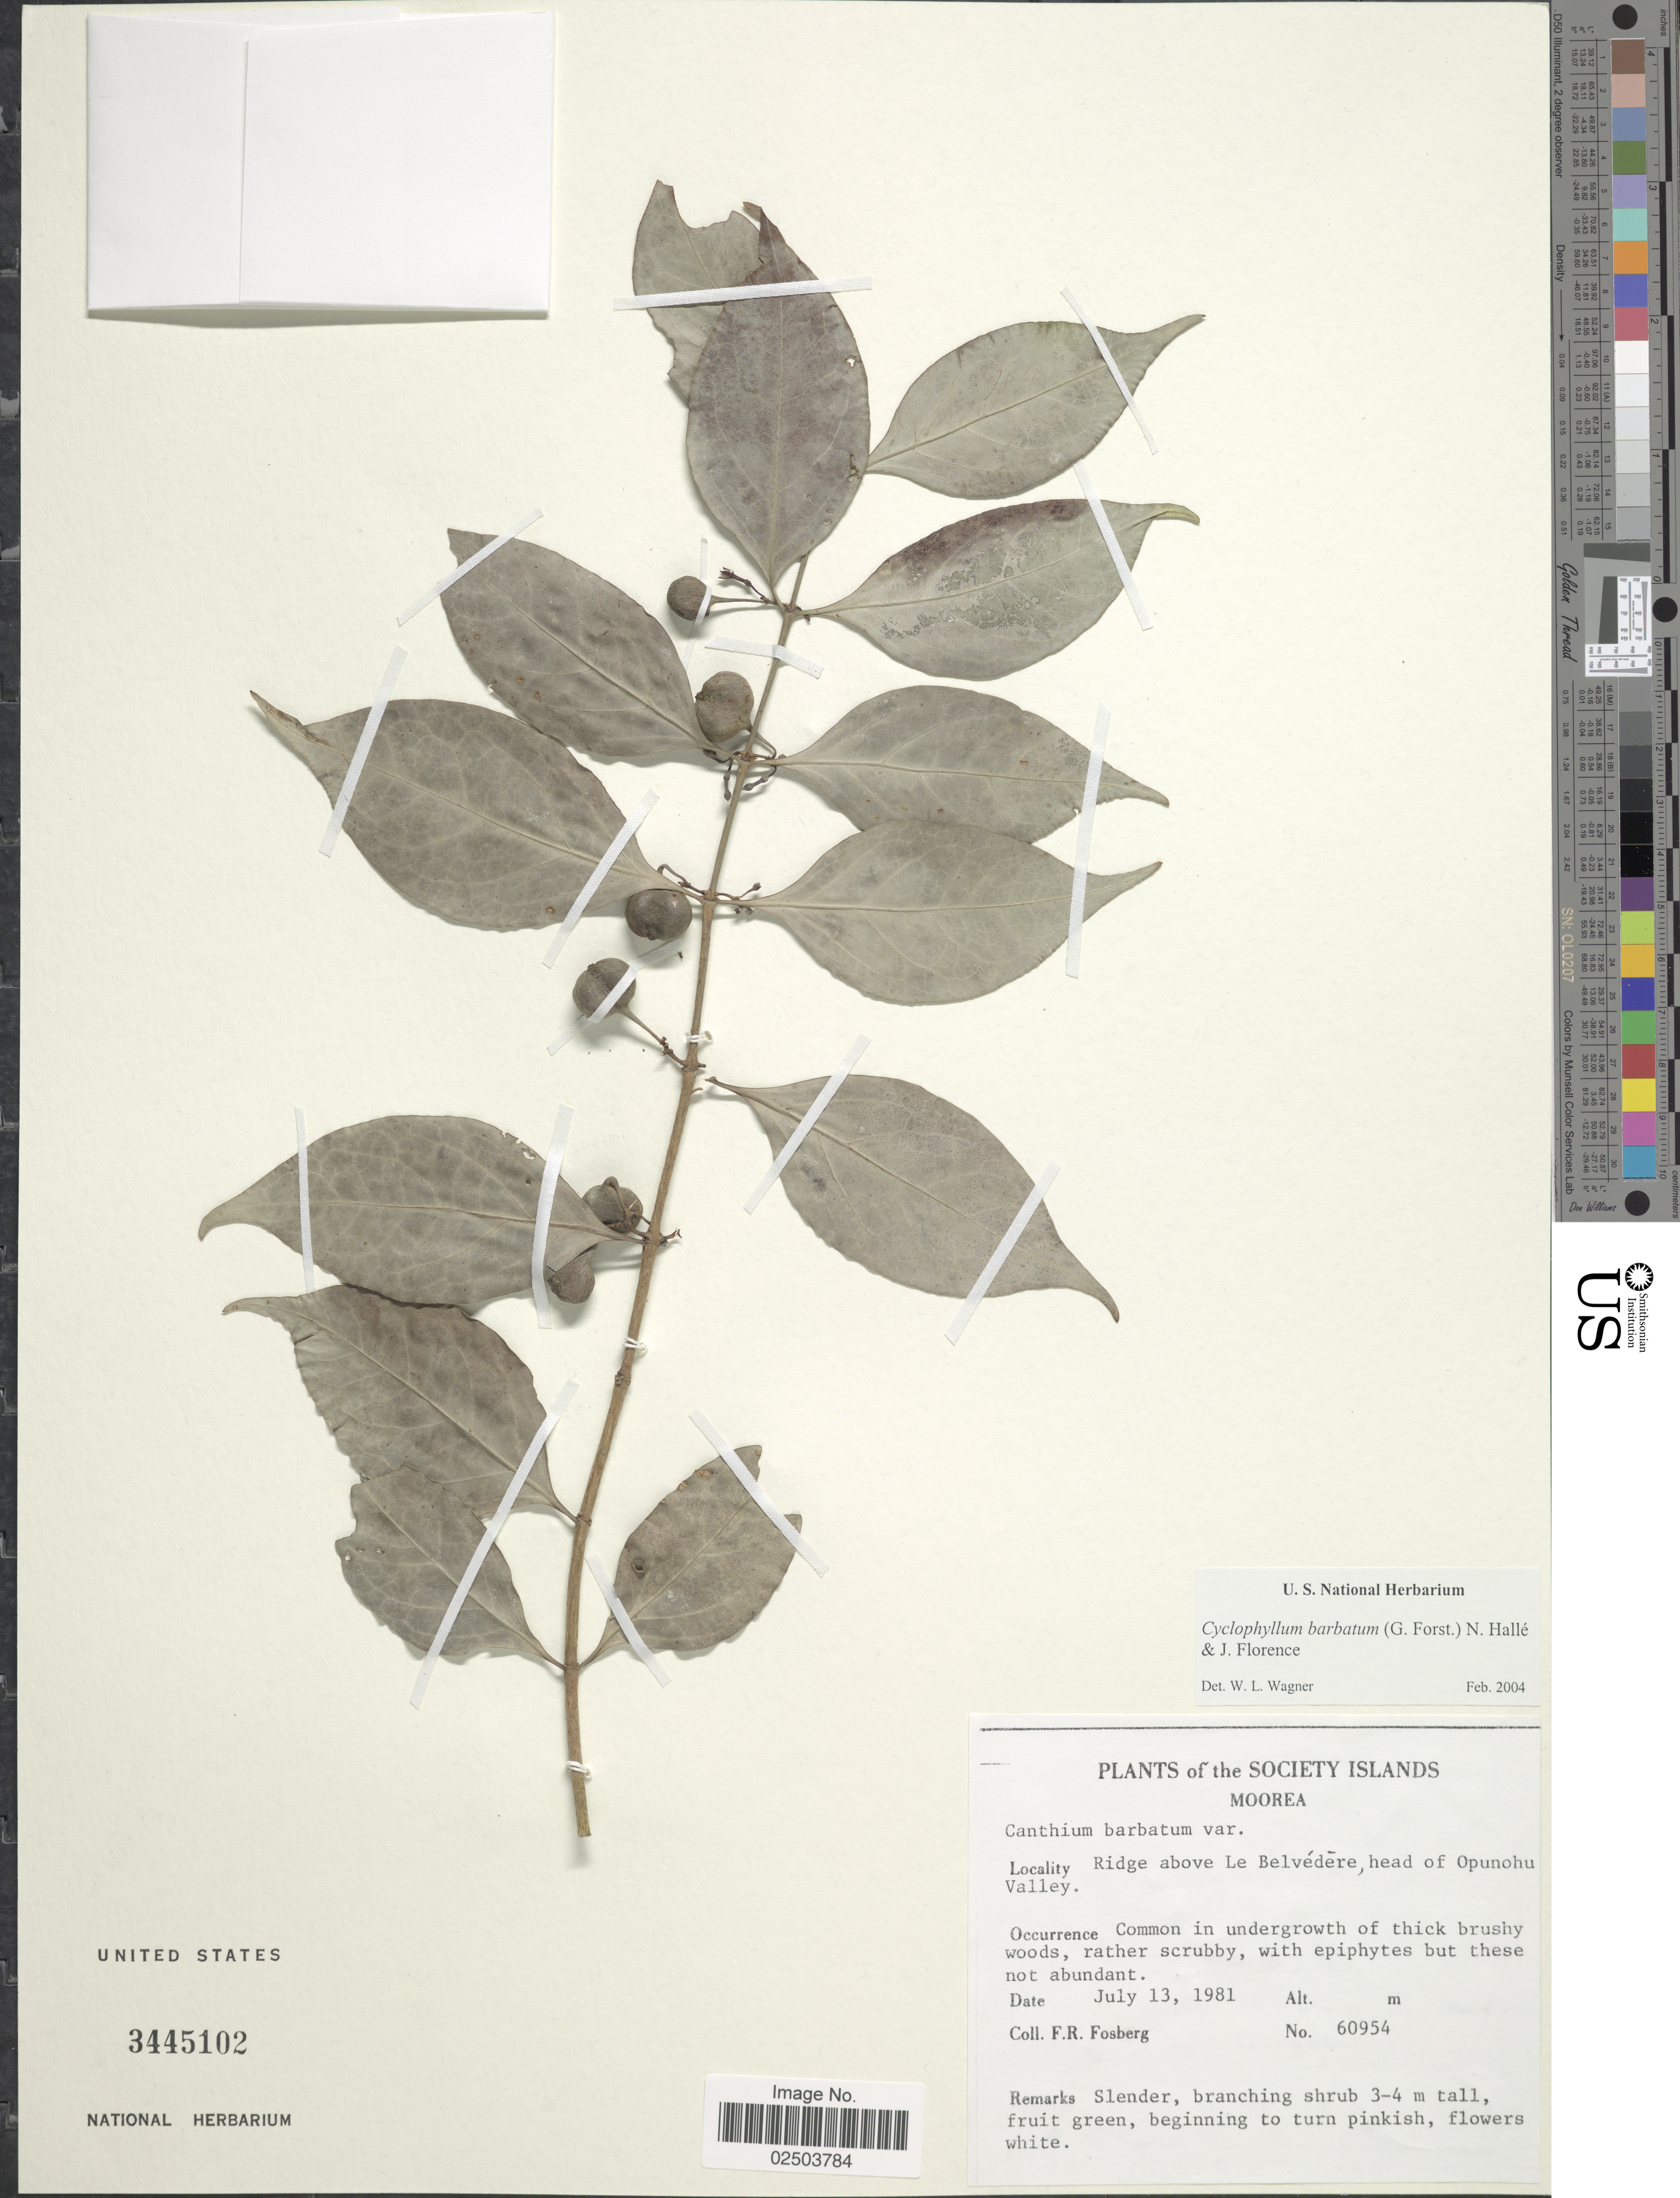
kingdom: Plantae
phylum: Tracheophyta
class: Magnoliopsida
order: Gentianales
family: Rubiaceae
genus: Cyclophyllum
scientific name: Cyclophyllum barbatum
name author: (G. Forst.) N. Hallé & J. Florence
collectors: F. R. Fosberg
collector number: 60954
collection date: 1981-07-13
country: French Polynesia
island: Moorea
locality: Society Islands, Moorea. Ridge above Le Belverede, head of Opunohu Valley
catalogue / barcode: US 3445102